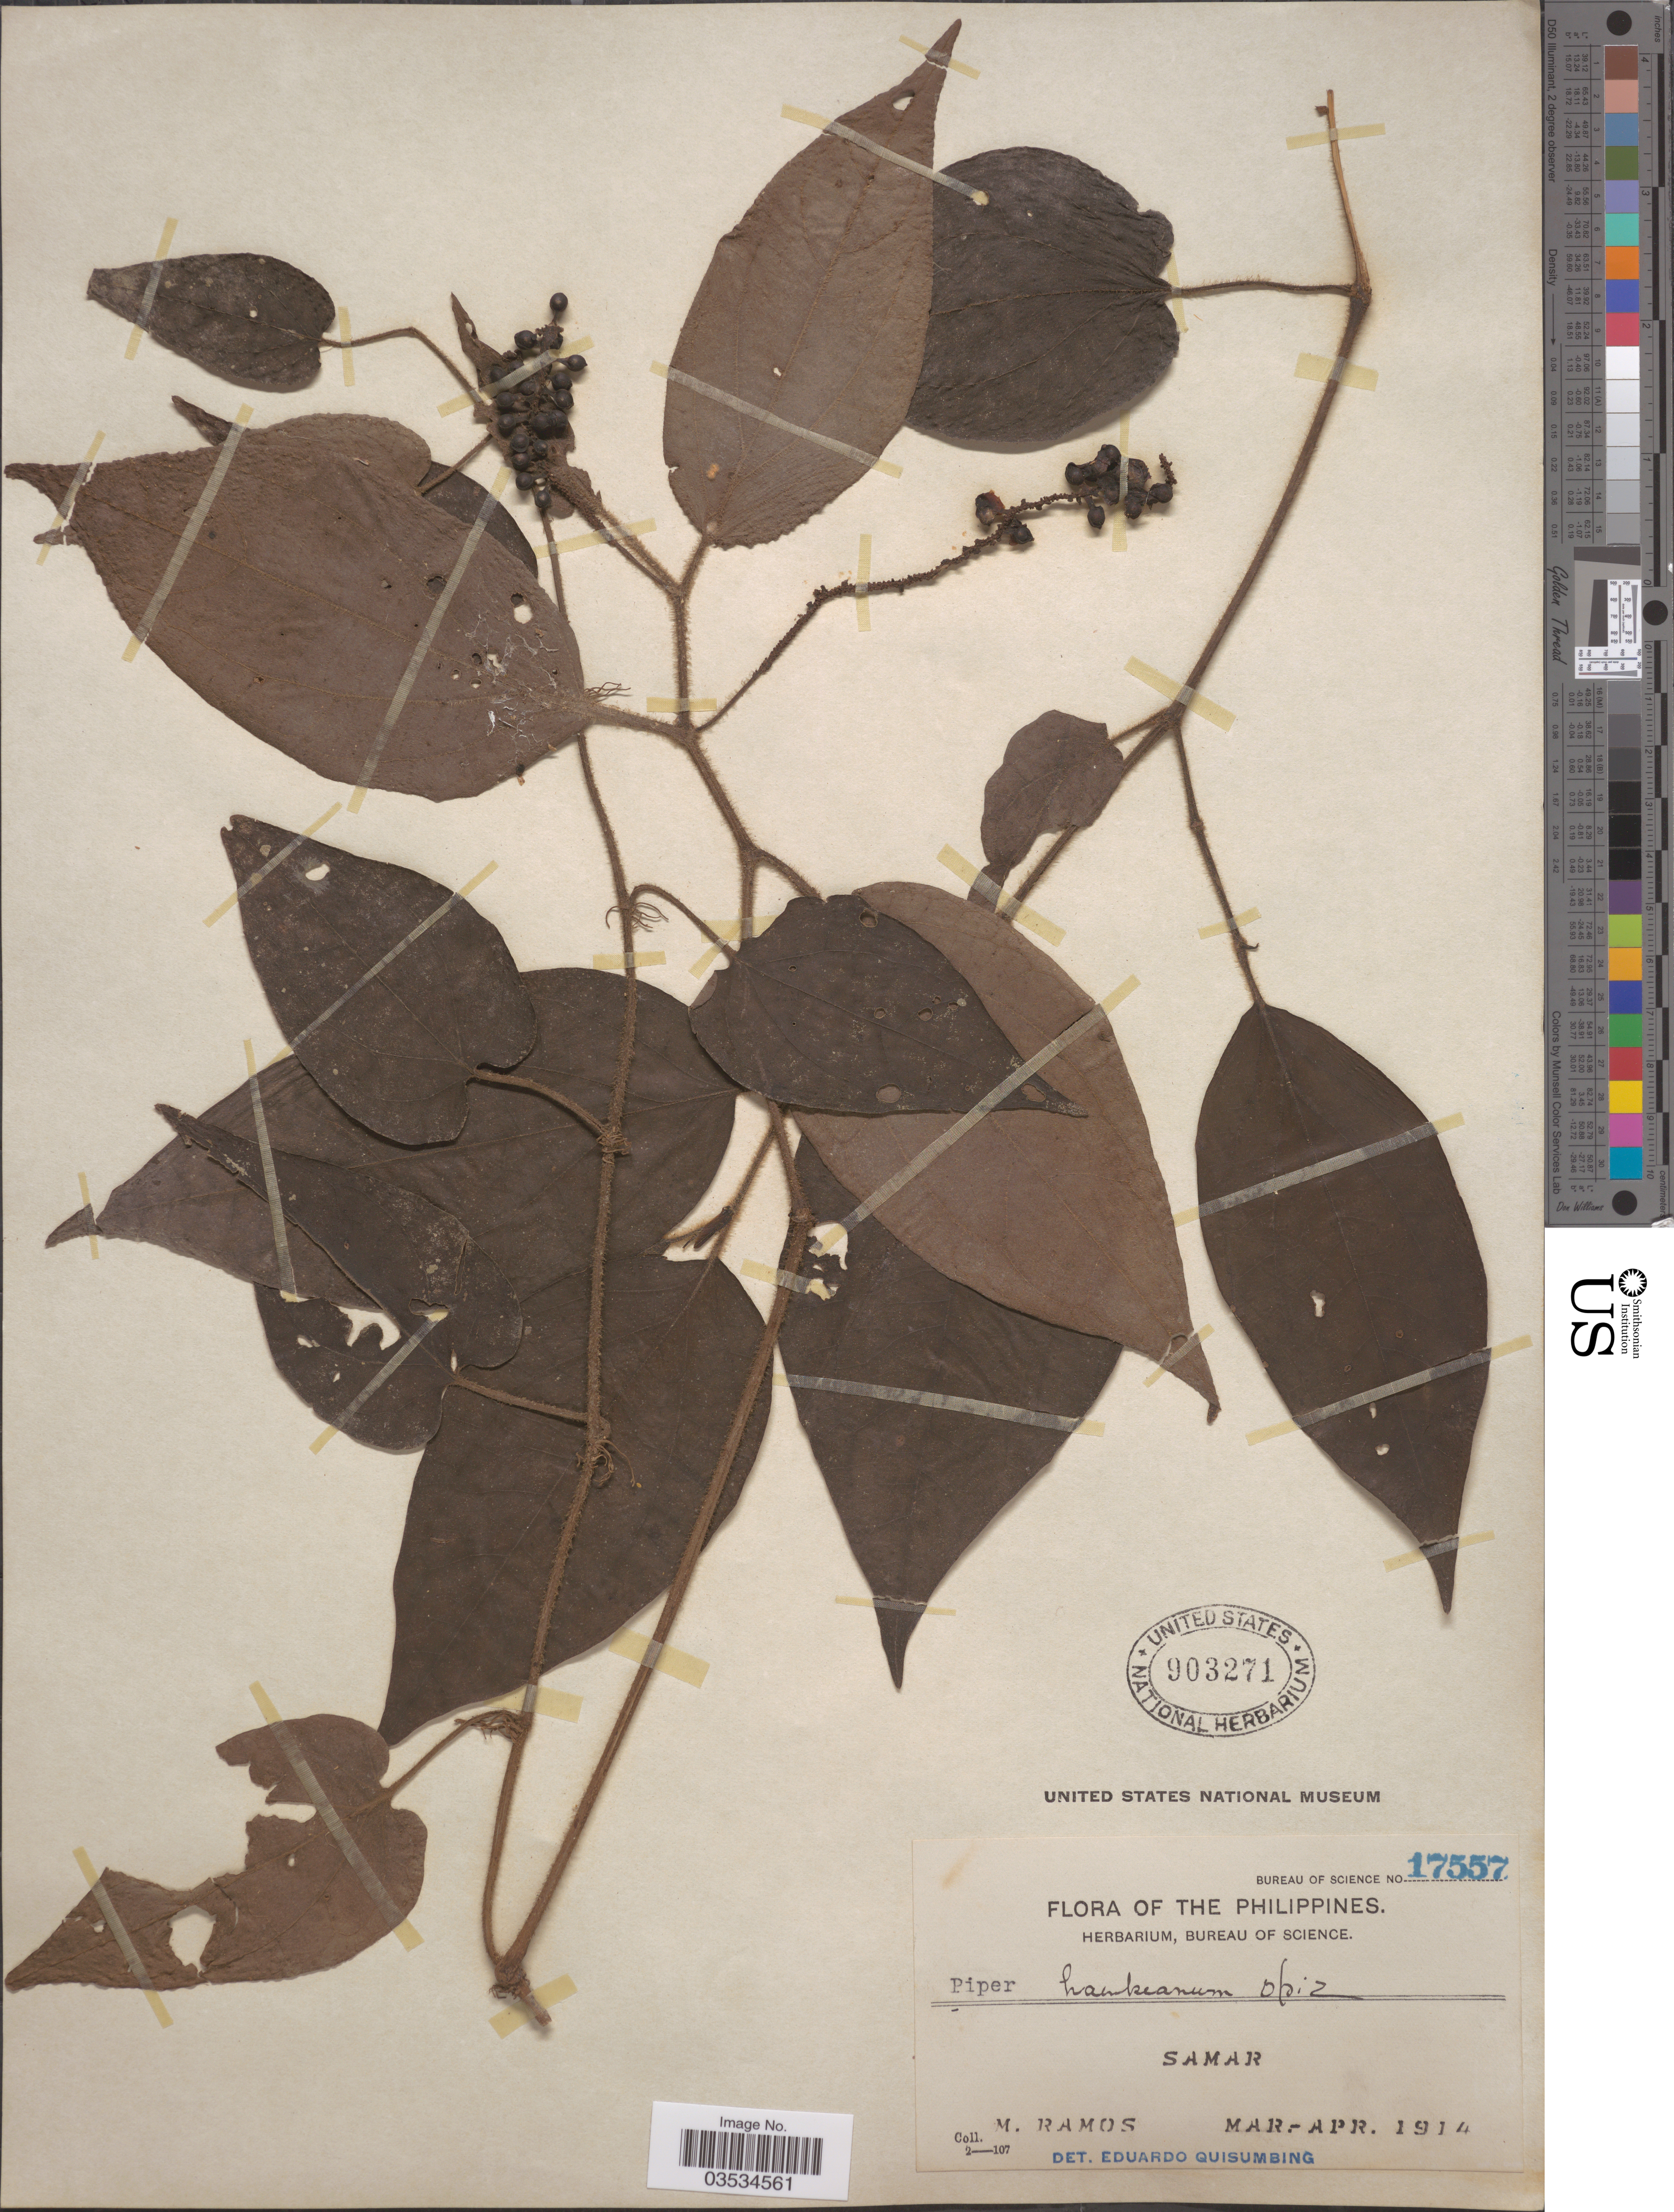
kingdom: Plantae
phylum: Tracheophyta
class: Magnoliopsida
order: Piperales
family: Piperaceae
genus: Piper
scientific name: Piper haenkeanum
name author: Opiz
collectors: M. Ramos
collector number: Bureau of Science 17557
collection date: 1914-03/1914-04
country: Philippines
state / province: Eastern Visayas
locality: Samar.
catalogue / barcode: US 903271